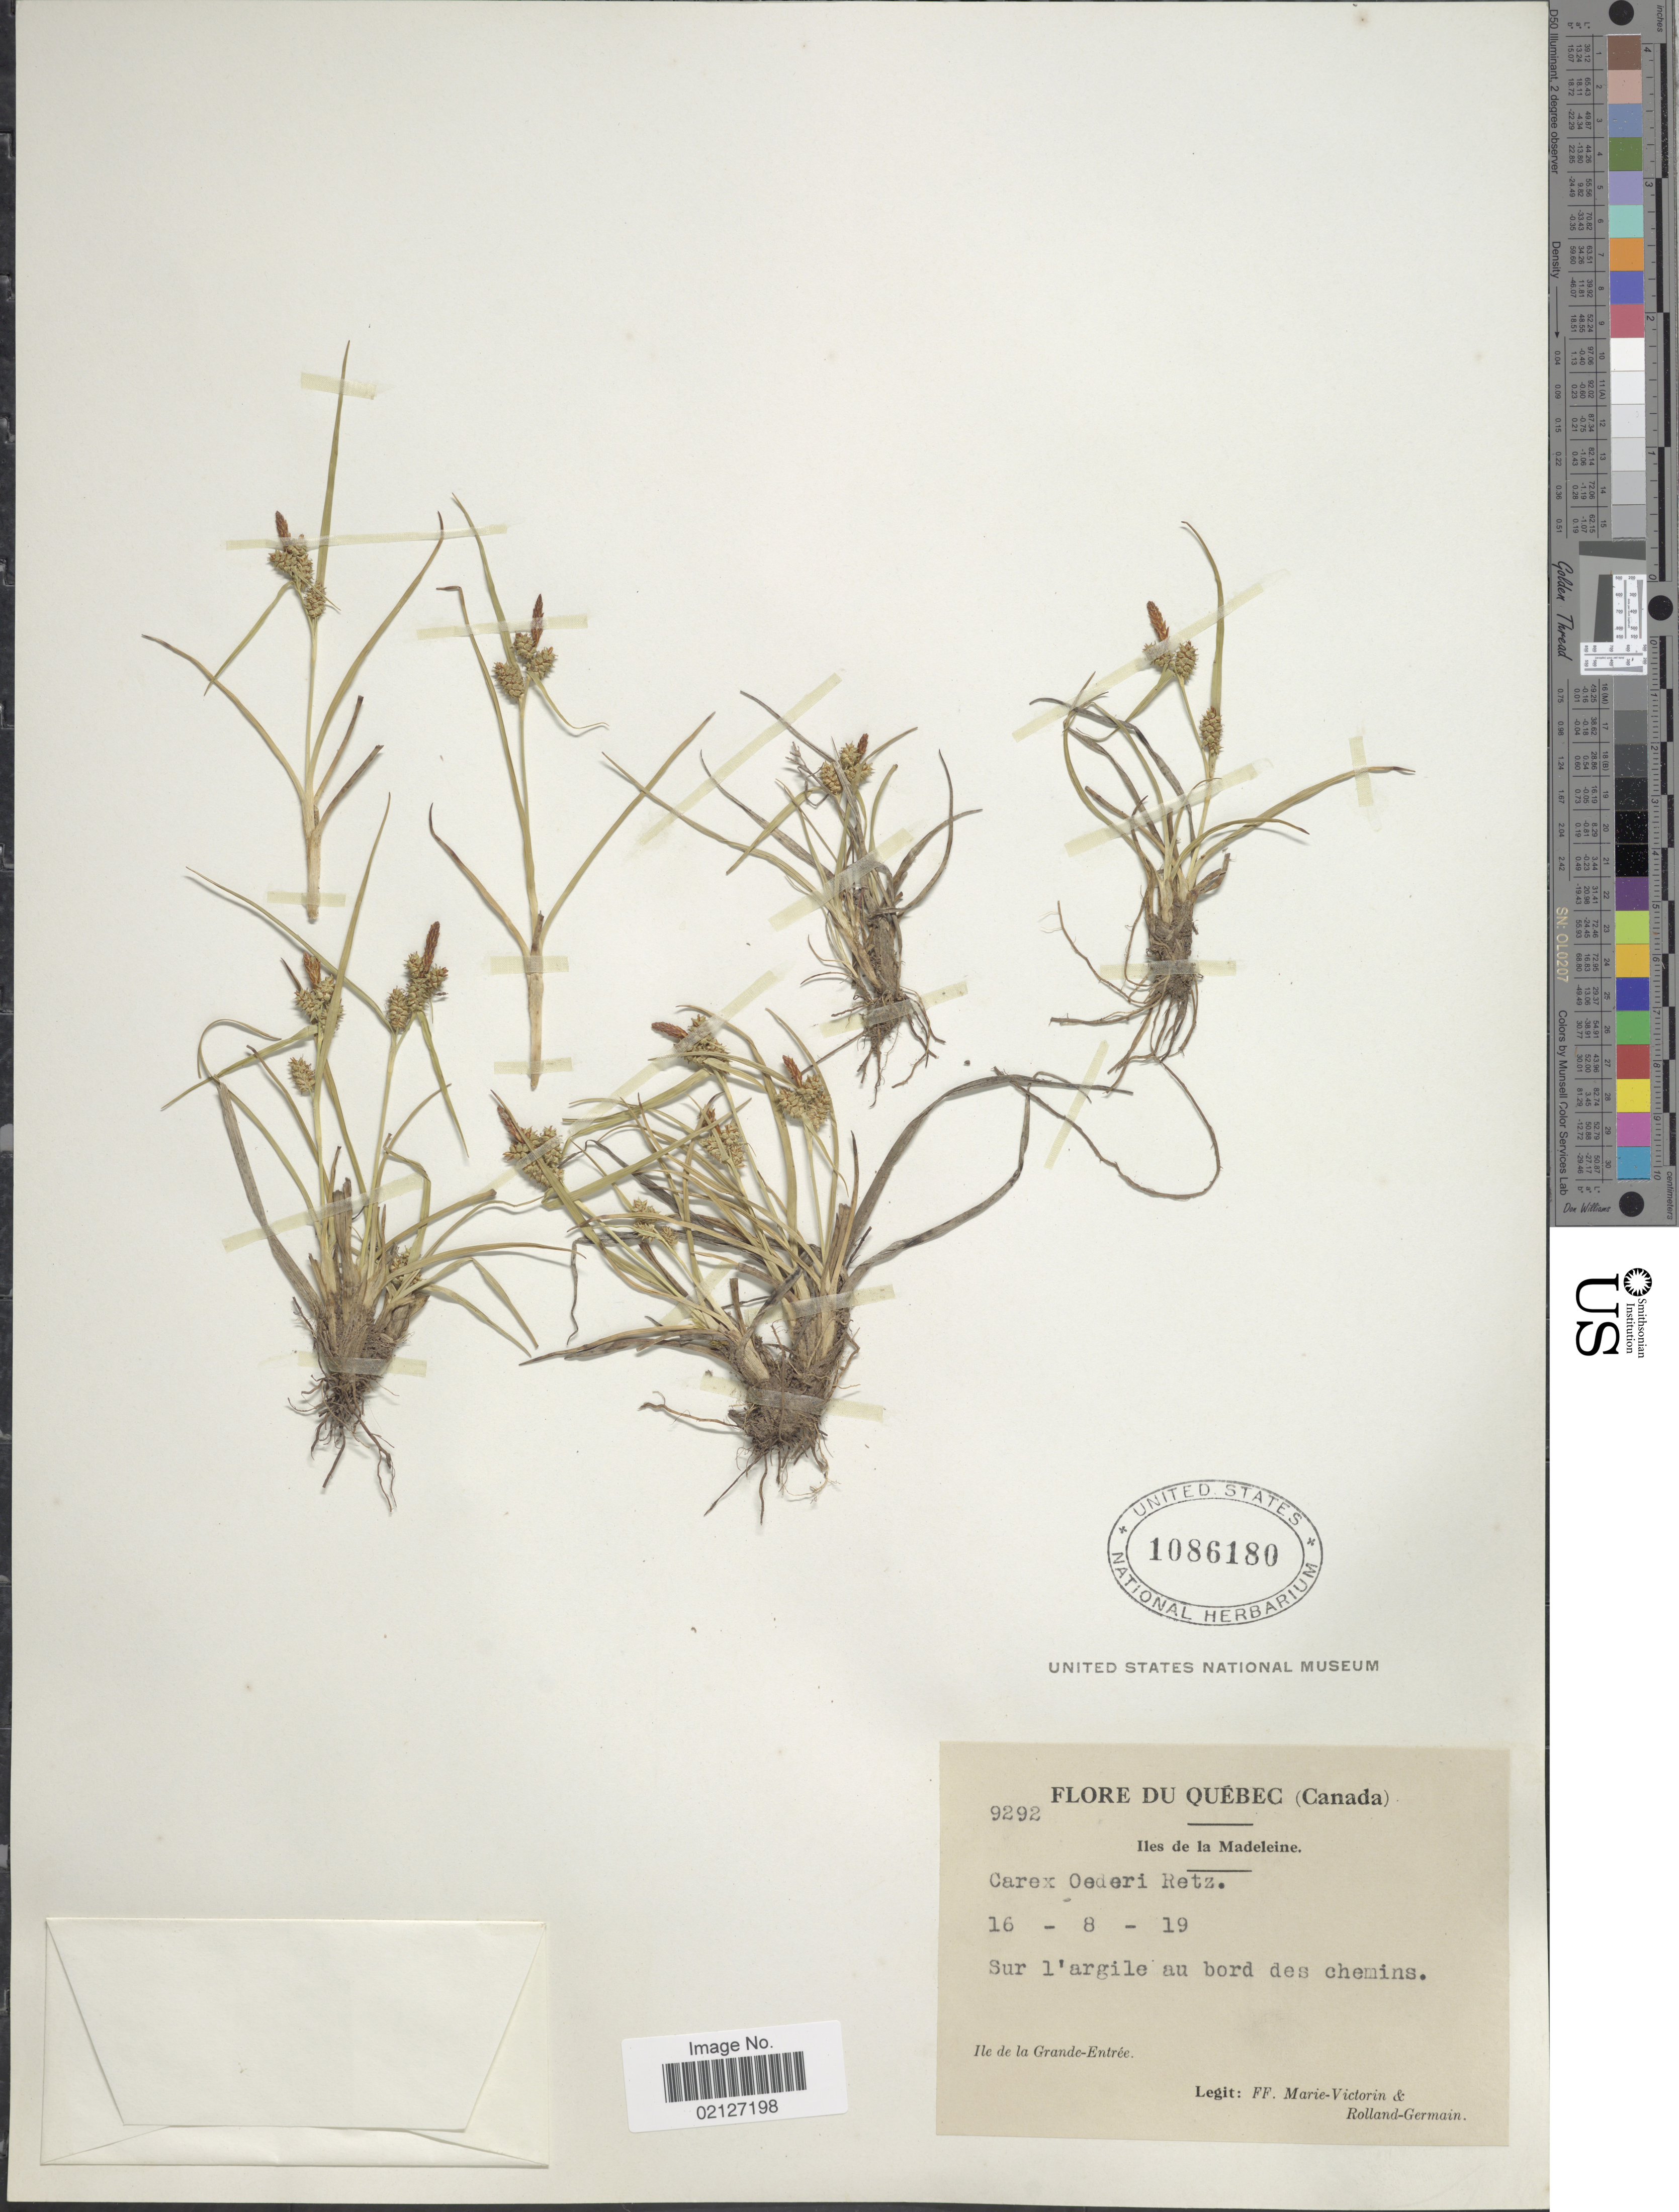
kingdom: Plantae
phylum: Tracheophyta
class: Liliopsida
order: Poales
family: Cyperaceae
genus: Carex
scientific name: Carex oederi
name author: Retz.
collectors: F. Marie-Victorin & Rolland-Germain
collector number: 9292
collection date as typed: Transcribed d/m/y: 16/8/19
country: Canada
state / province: Quebec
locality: Iles de la Madelaine, Sur l'argile au bord des chemins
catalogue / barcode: US 1086180